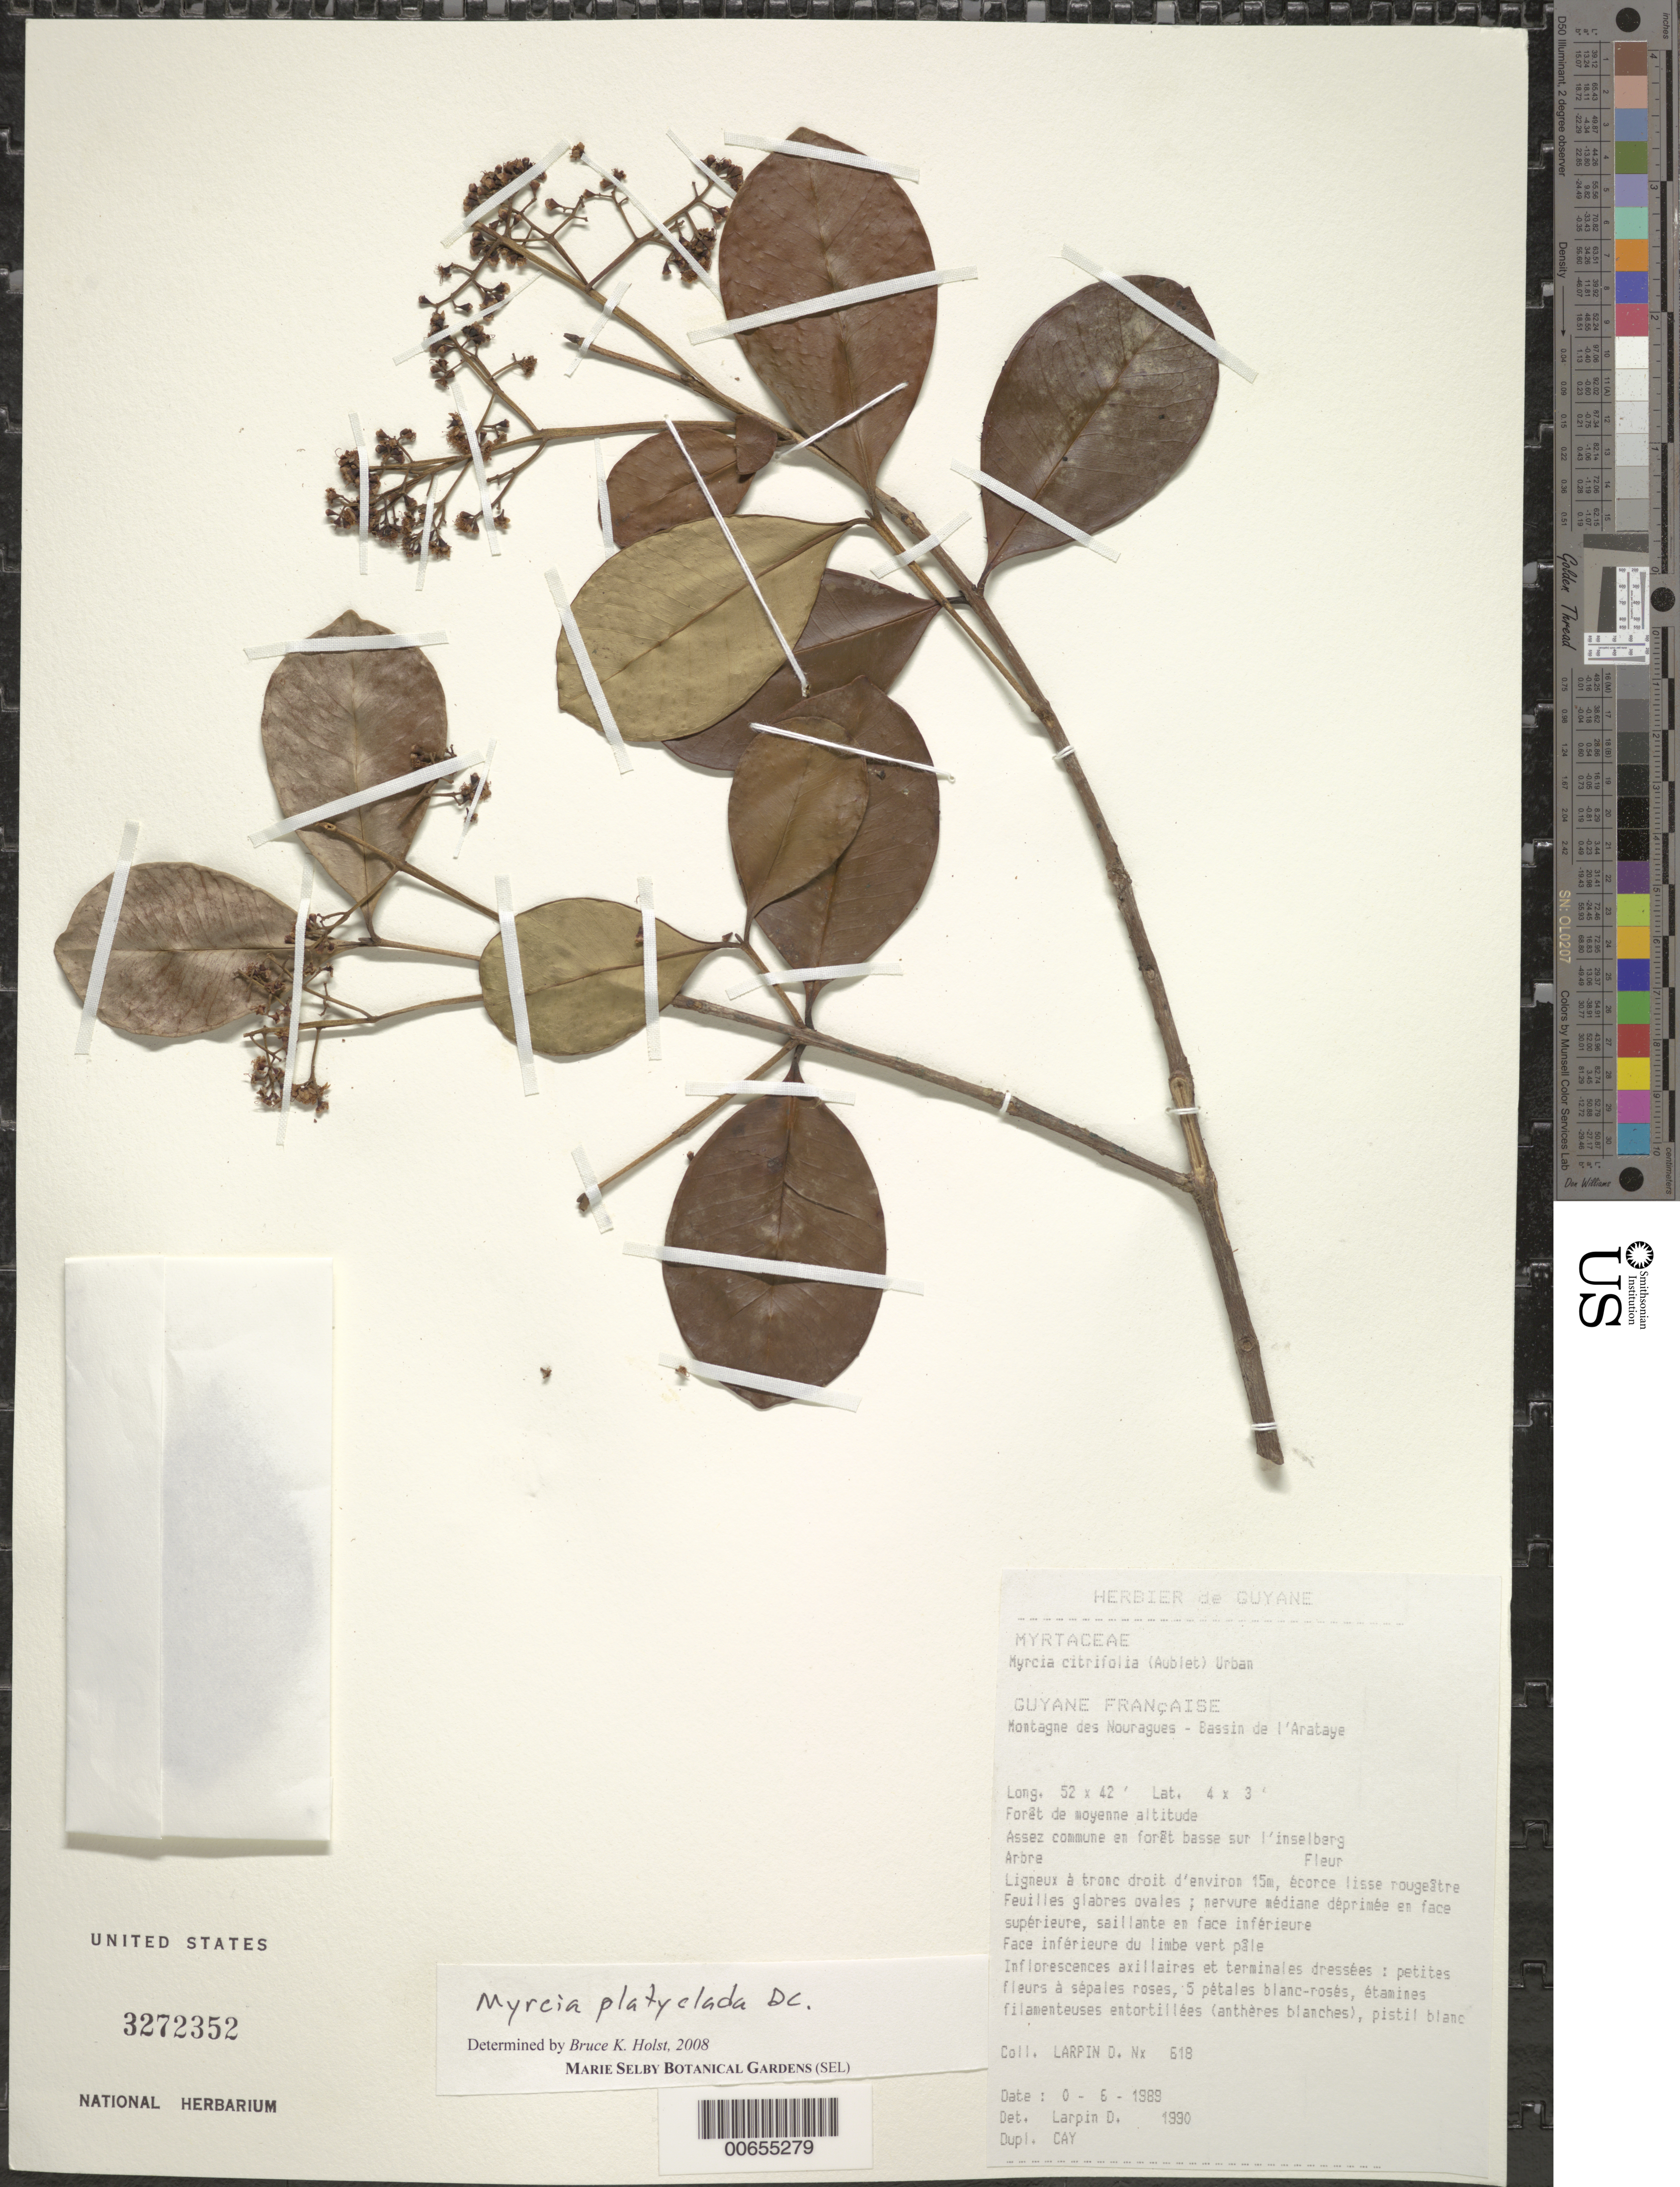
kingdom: Plantae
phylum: Tracheophyta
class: Magnoliopsida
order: Myrtales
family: Myrtaceae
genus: Myrcia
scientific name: Myrcia platyclada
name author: DC.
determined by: Holst, Bruce K.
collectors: D. Larpin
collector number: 618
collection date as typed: Jun-89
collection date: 1989-06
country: French Guiana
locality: Station des Nouragues, Bassin de l'Approuague, Arataye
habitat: Middle altitude forest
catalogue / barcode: US 3272352